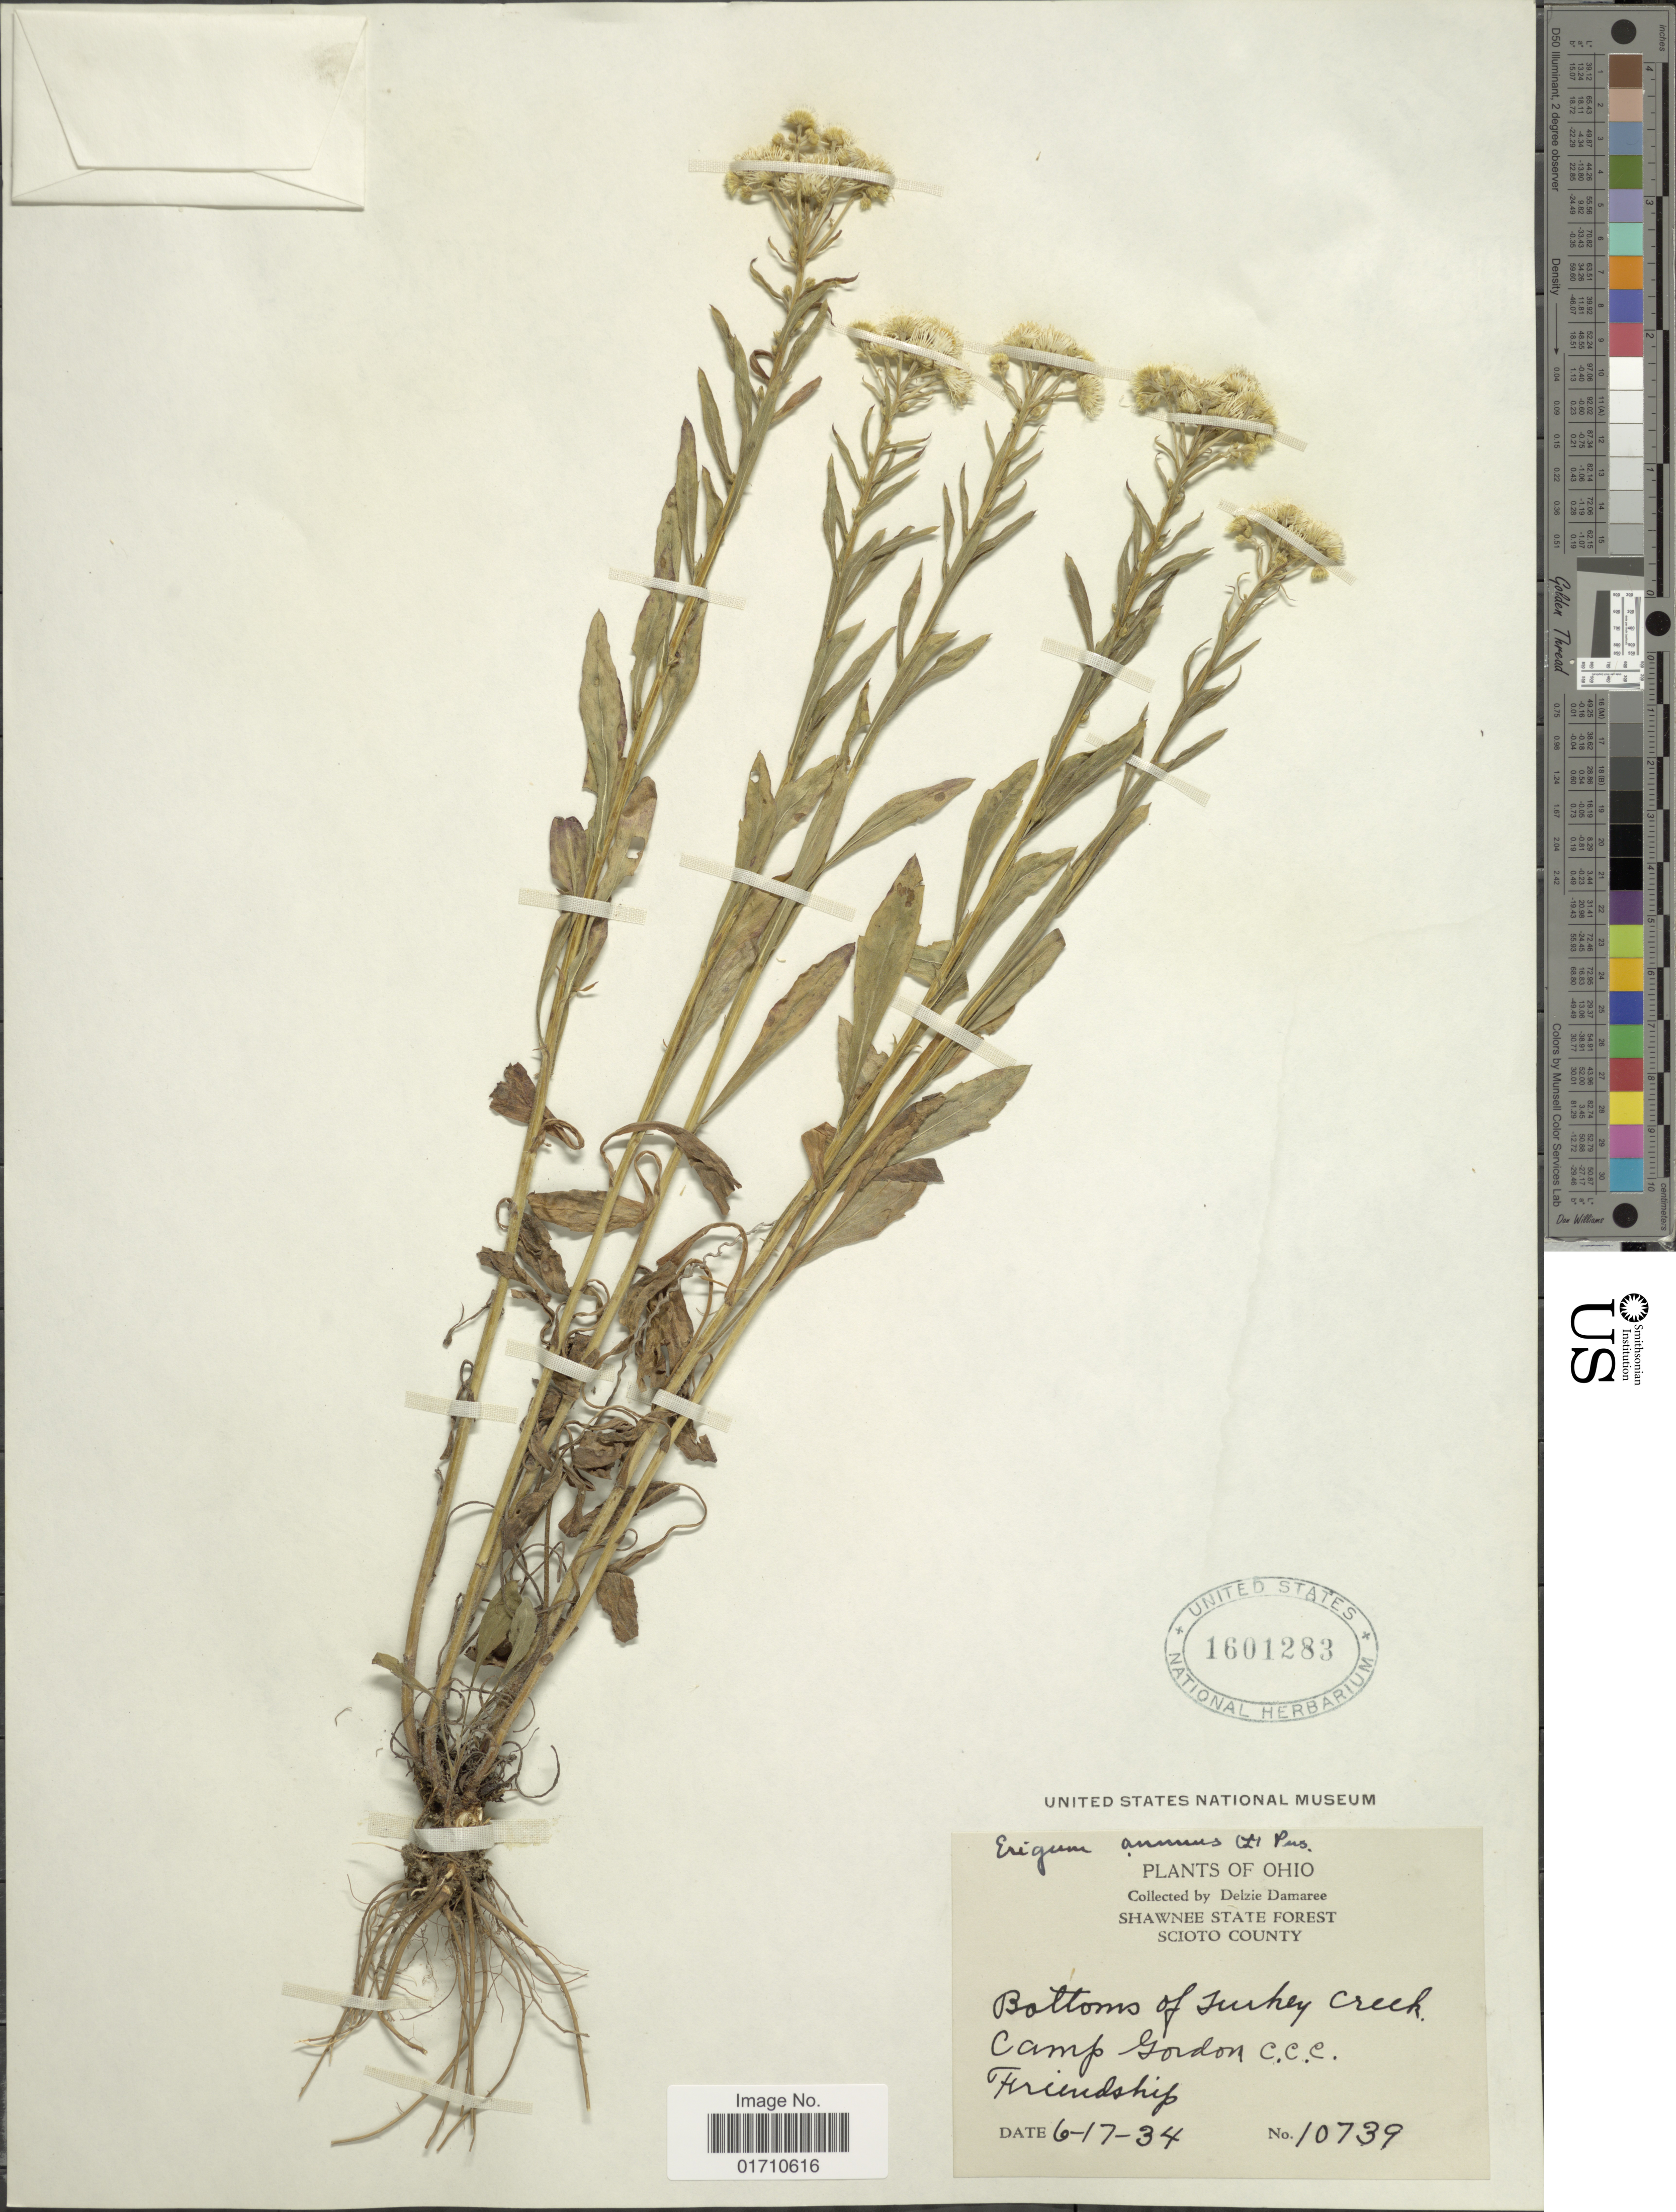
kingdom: Plantae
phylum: Tracheophyta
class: Magnoliopsida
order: Asterales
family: Asteraceae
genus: Erigeron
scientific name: Erigeron annuus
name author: (L.) Pers.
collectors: D. Demaree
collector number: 10739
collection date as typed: Transcribed d/m/y: 17/6/34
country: United States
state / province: Ohio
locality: Shawnee State Forest, Scioto County, Camp Gordon C.C. C. Friendship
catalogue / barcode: US 1601283